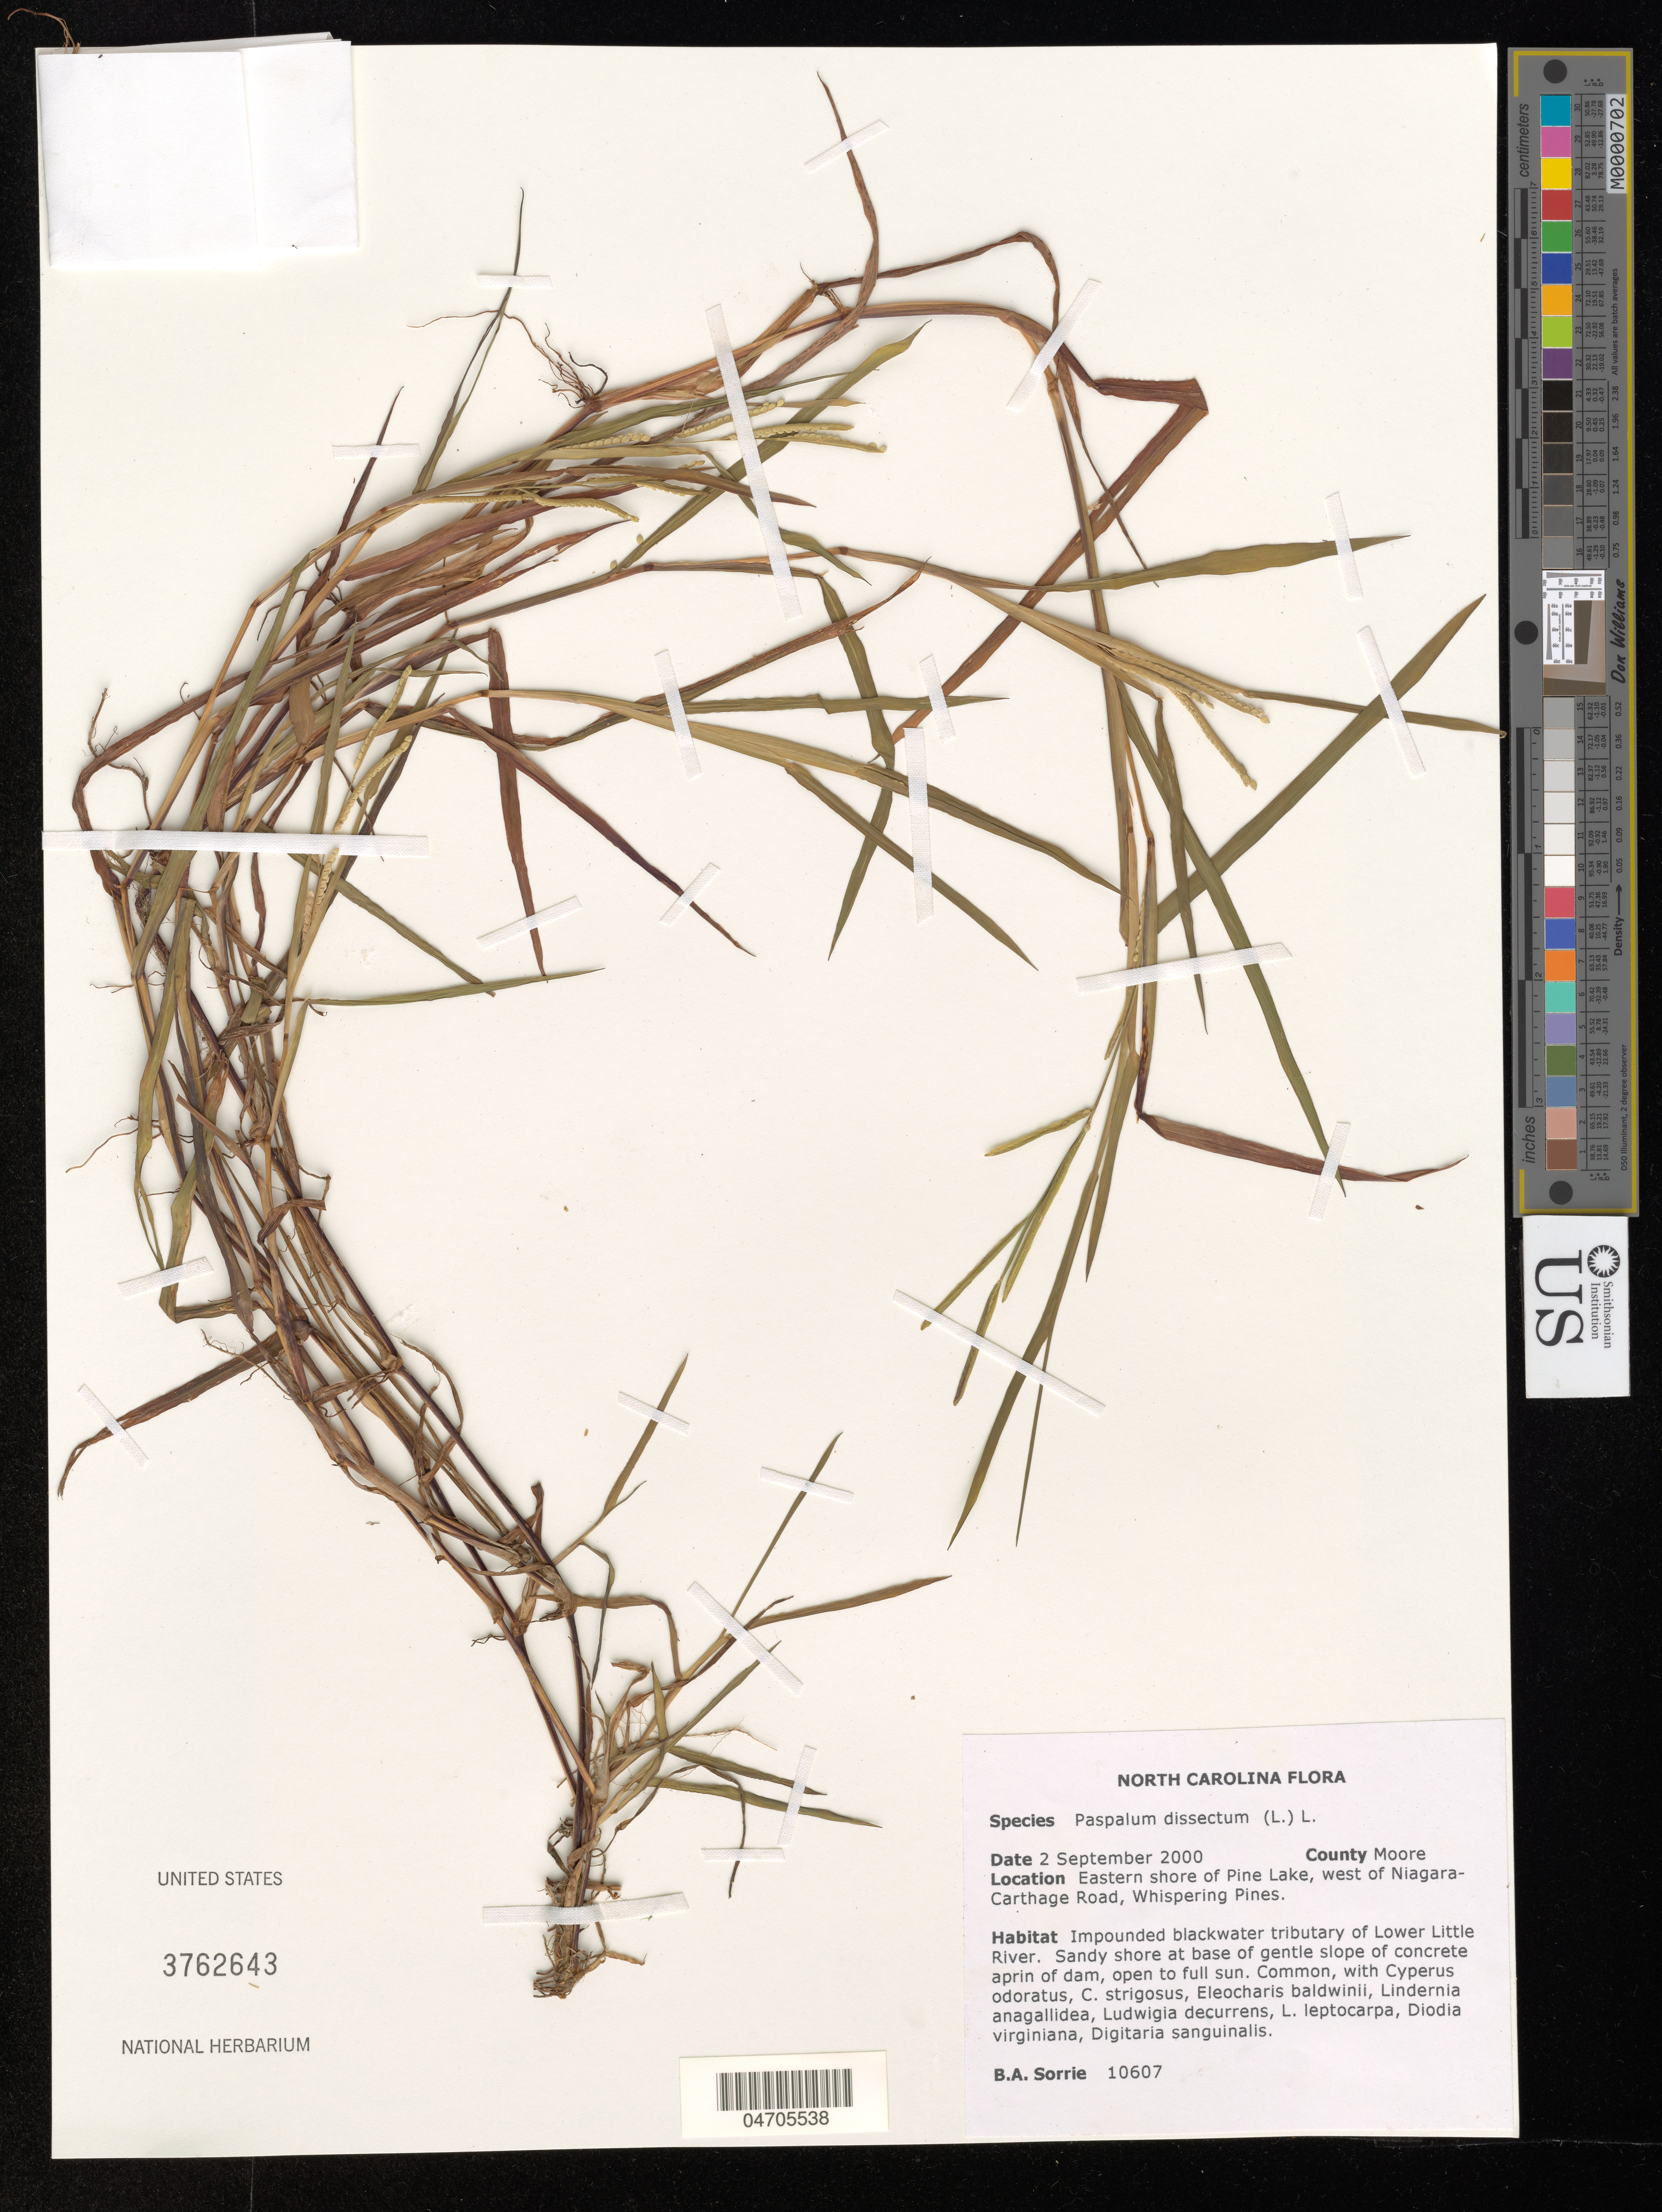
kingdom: Plantae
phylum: Tracheophyta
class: Liliopsida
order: Poales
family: Poaceae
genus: Paspalum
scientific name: Paspalum dissectum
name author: (L.) L.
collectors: B. Sorrie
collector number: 10607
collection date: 2000-09-02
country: United States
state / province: North Carolina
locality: County Moore. Eastern shore of Pine Lake, west of Niagara-Carthage Road, Whispering Pines. Impounded blackwater tributary of Lower Little River.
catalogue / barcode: US 3762643